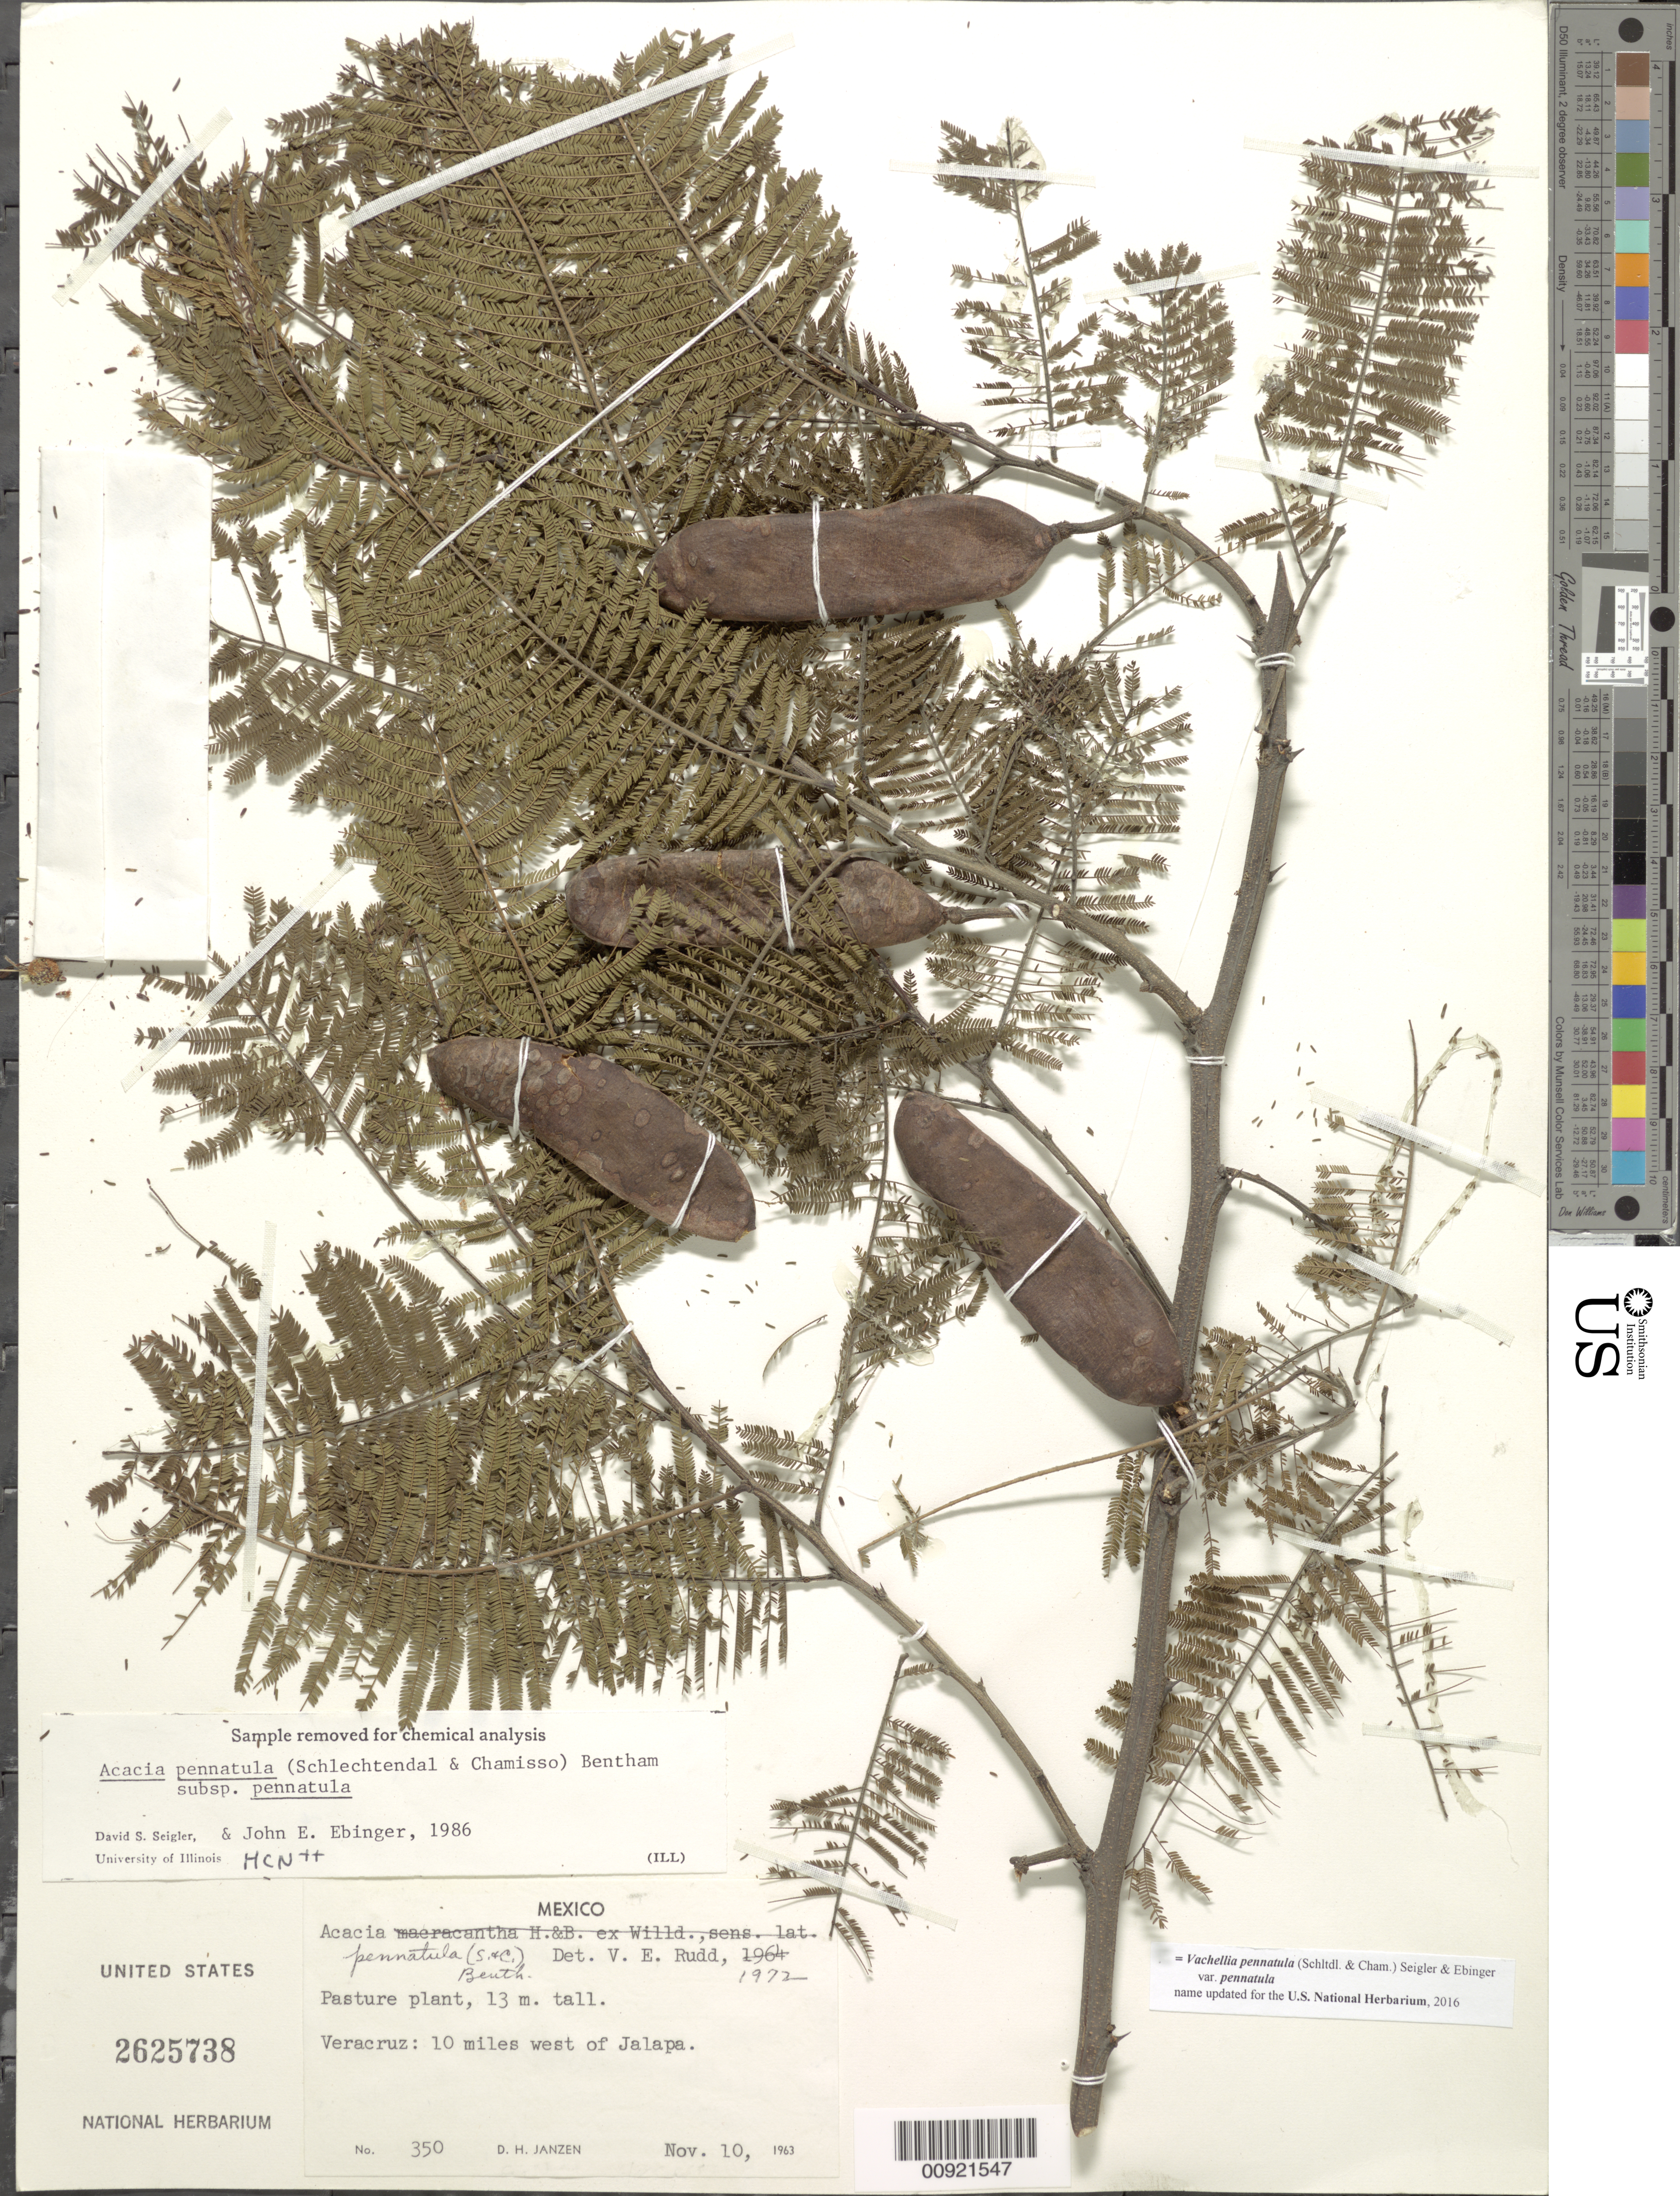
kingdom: Plantae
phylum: Tracheophyta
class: Magnoliopsida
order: Fabales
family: Fabaceae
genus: Vachellia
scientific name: Vachellia pennatula var. pennatula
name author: (Schltdl. & Cham.) Seigler & Ebinger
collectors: D. Janzen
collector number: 350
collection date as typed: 10 Nov 1963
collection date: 1963-11-10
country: Mexico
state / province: Veracruz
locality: Veracruz: 10 miles west of Jalapa.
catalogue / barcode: US 2625738